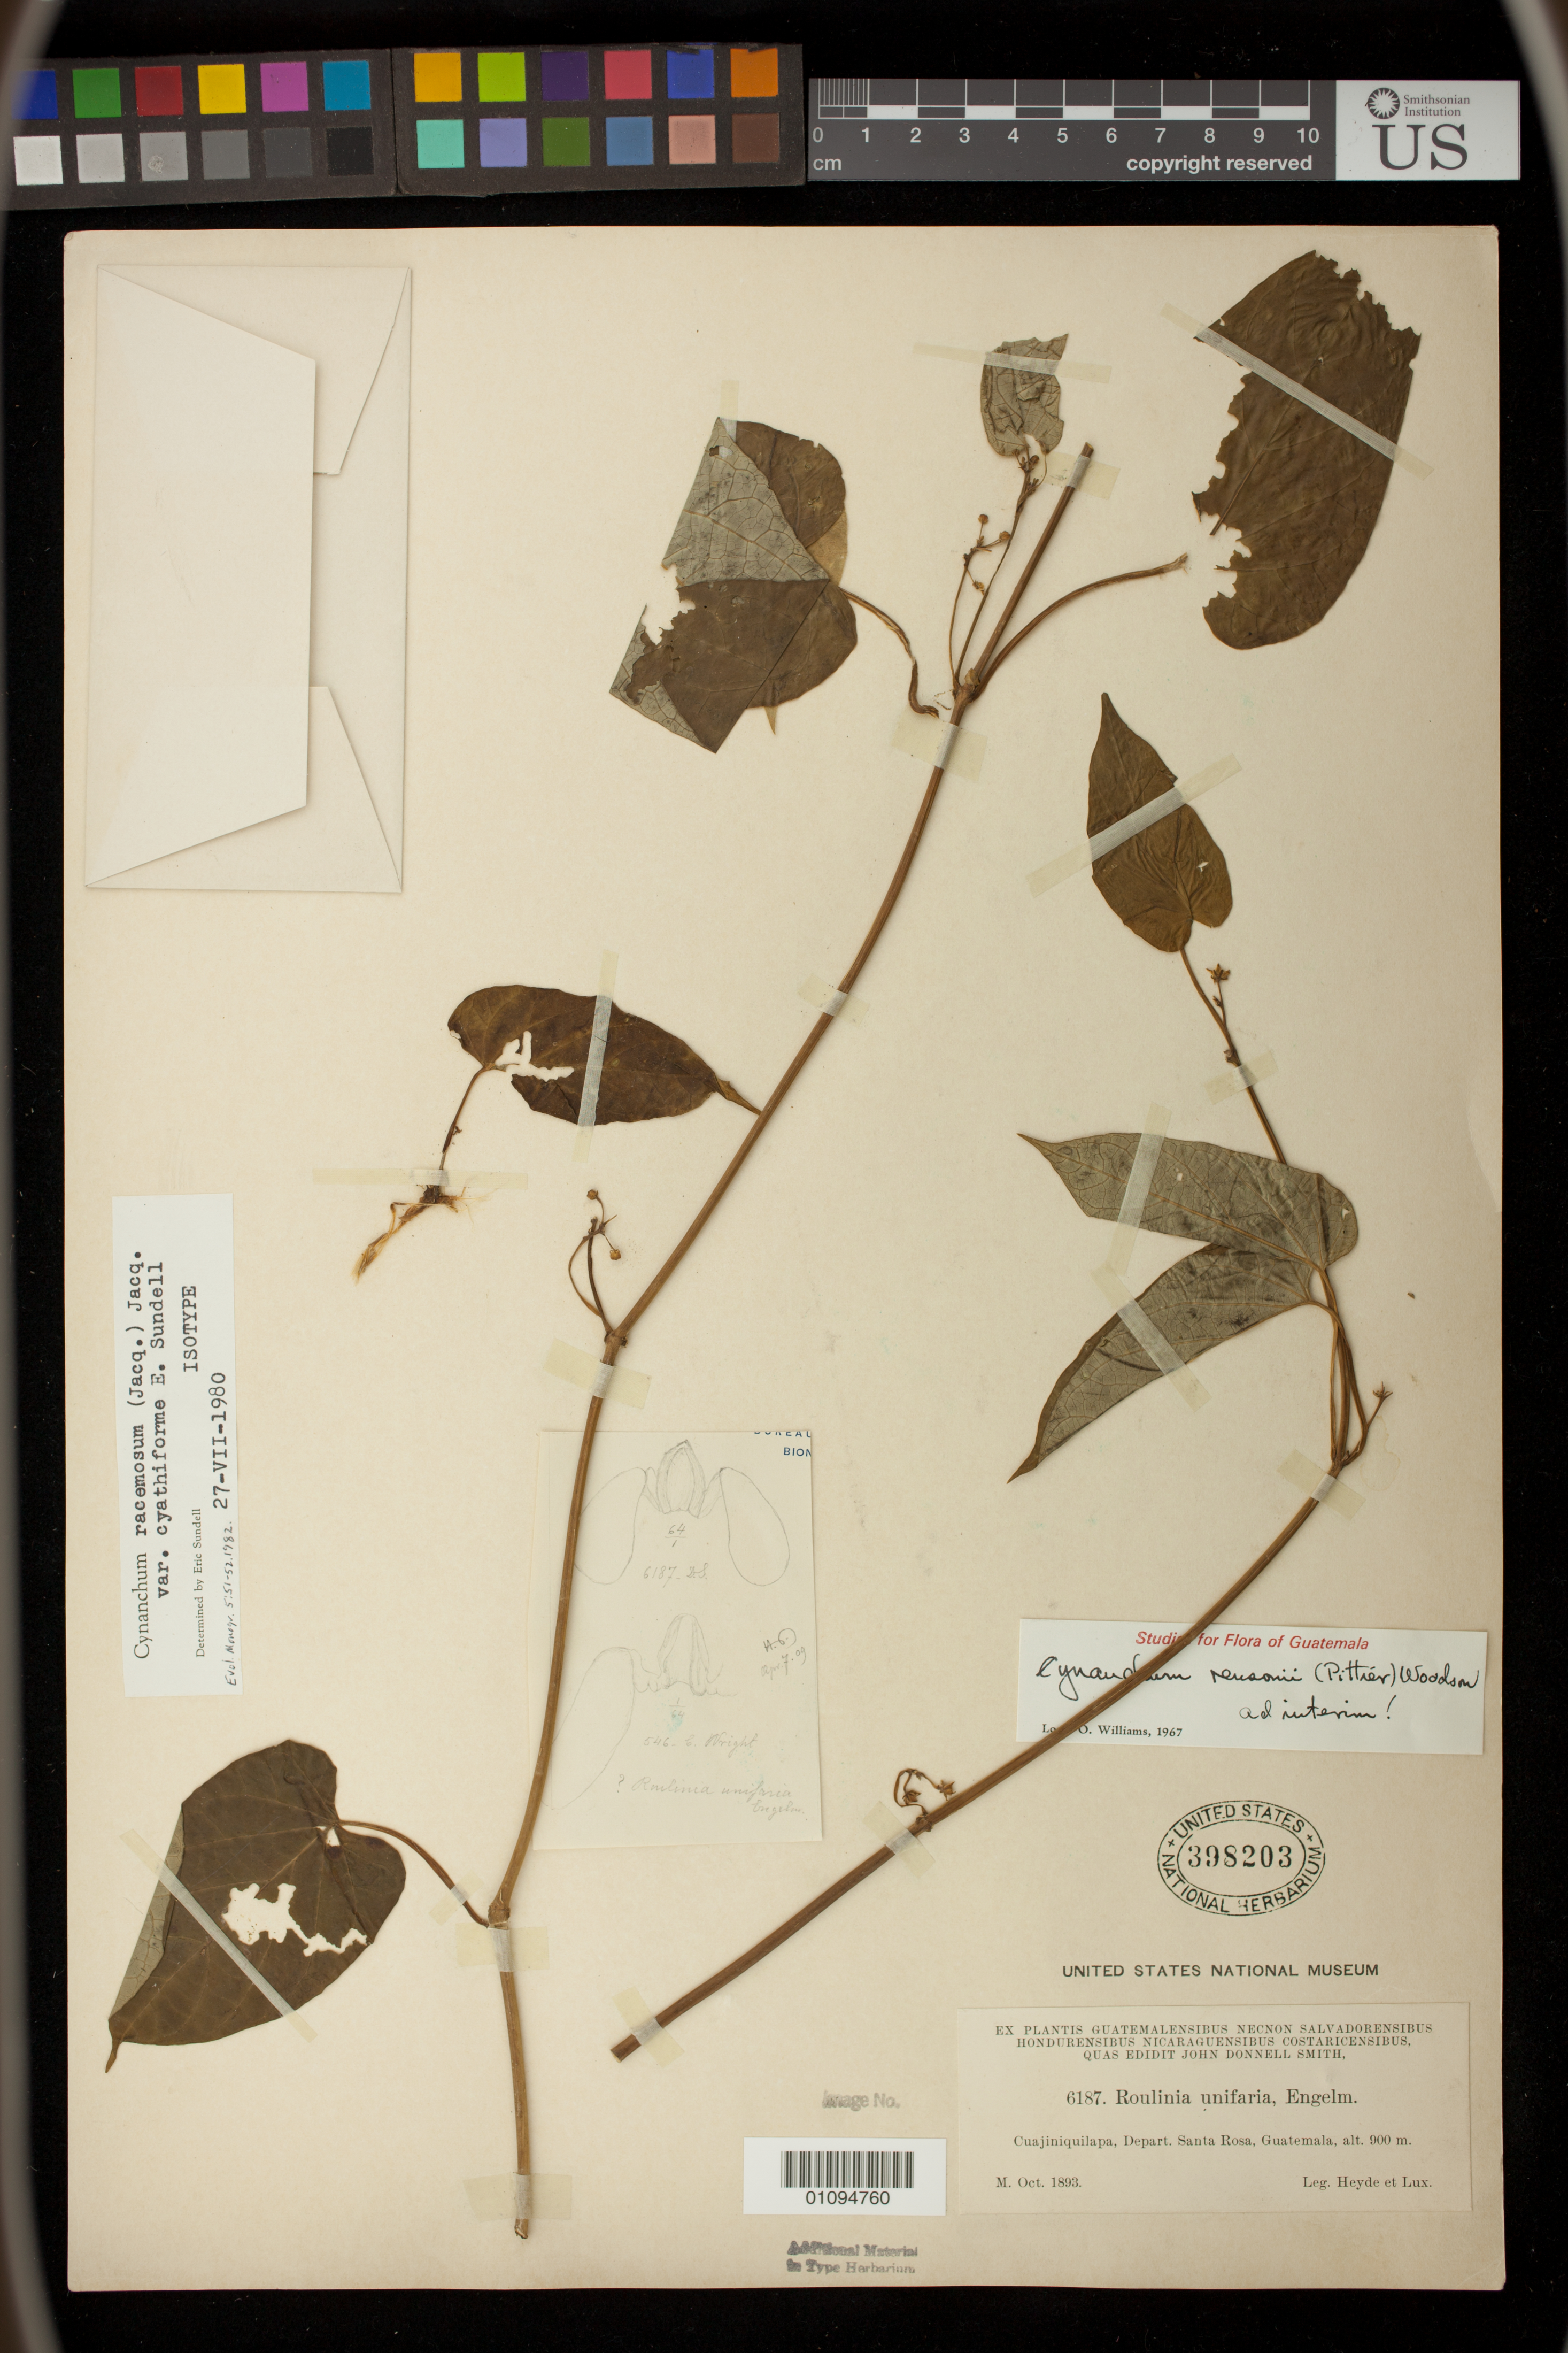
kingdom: Plantae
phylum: Tracheophyta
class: Magnoliopsida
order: Gentianales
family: Apocynaceae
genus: Cynanchum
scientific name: Cynanchum racemosum var. cyathiforme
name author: Sundell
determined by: Sundell, E.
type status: Isotype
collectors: E. T. Heyde & E. Lux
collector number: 6187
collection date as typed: Oct 1893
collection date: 1893-10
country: Guatemala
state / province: Santa Rosa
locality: Cuajiniquilapa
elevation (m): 900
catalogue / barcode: US 398203